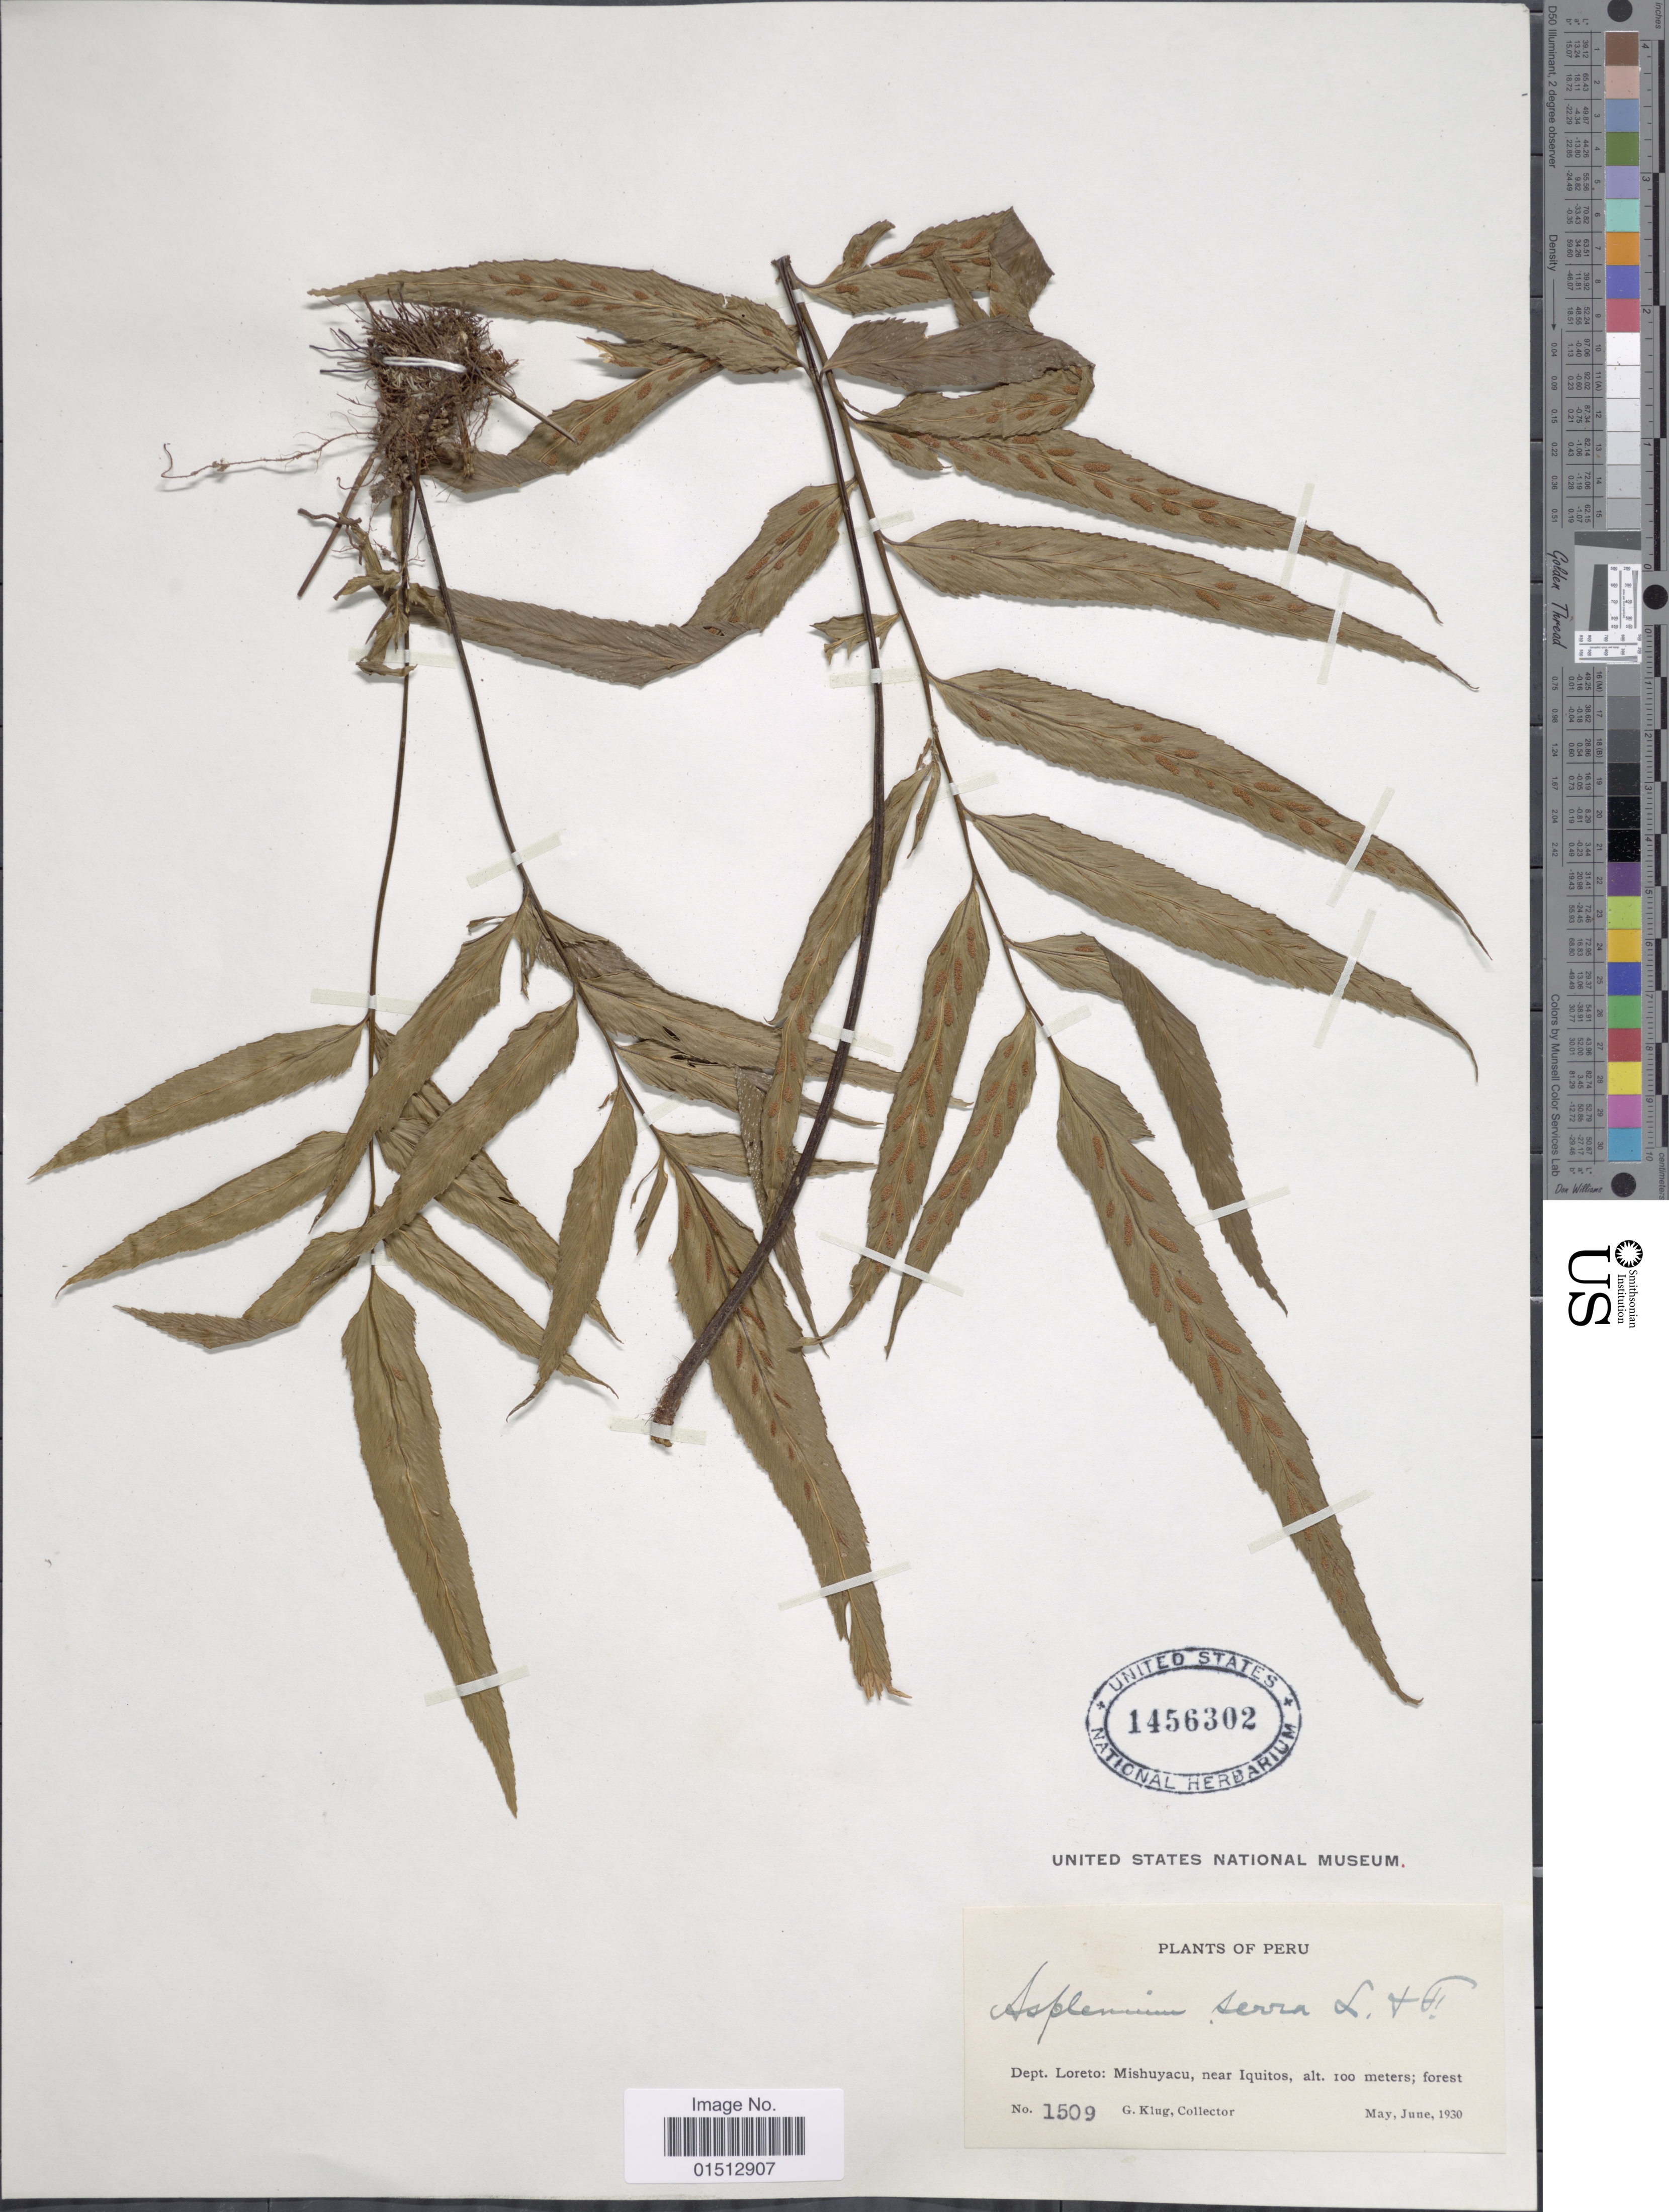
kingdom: Plantae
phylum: Tracheophyta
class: Polypodiopsida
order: Polypodiales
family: Aspleniaceae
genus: Asplenium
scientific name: Asplenium serra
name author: Langsd. & Fisch.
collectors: G. Klug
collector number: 1509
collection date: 1930-05/1930-06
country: Peru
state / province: Loreto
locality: Peru, Dept. Loreto: Mishuyacu, near Iquitos.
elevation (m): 100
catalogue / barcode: US 1456302